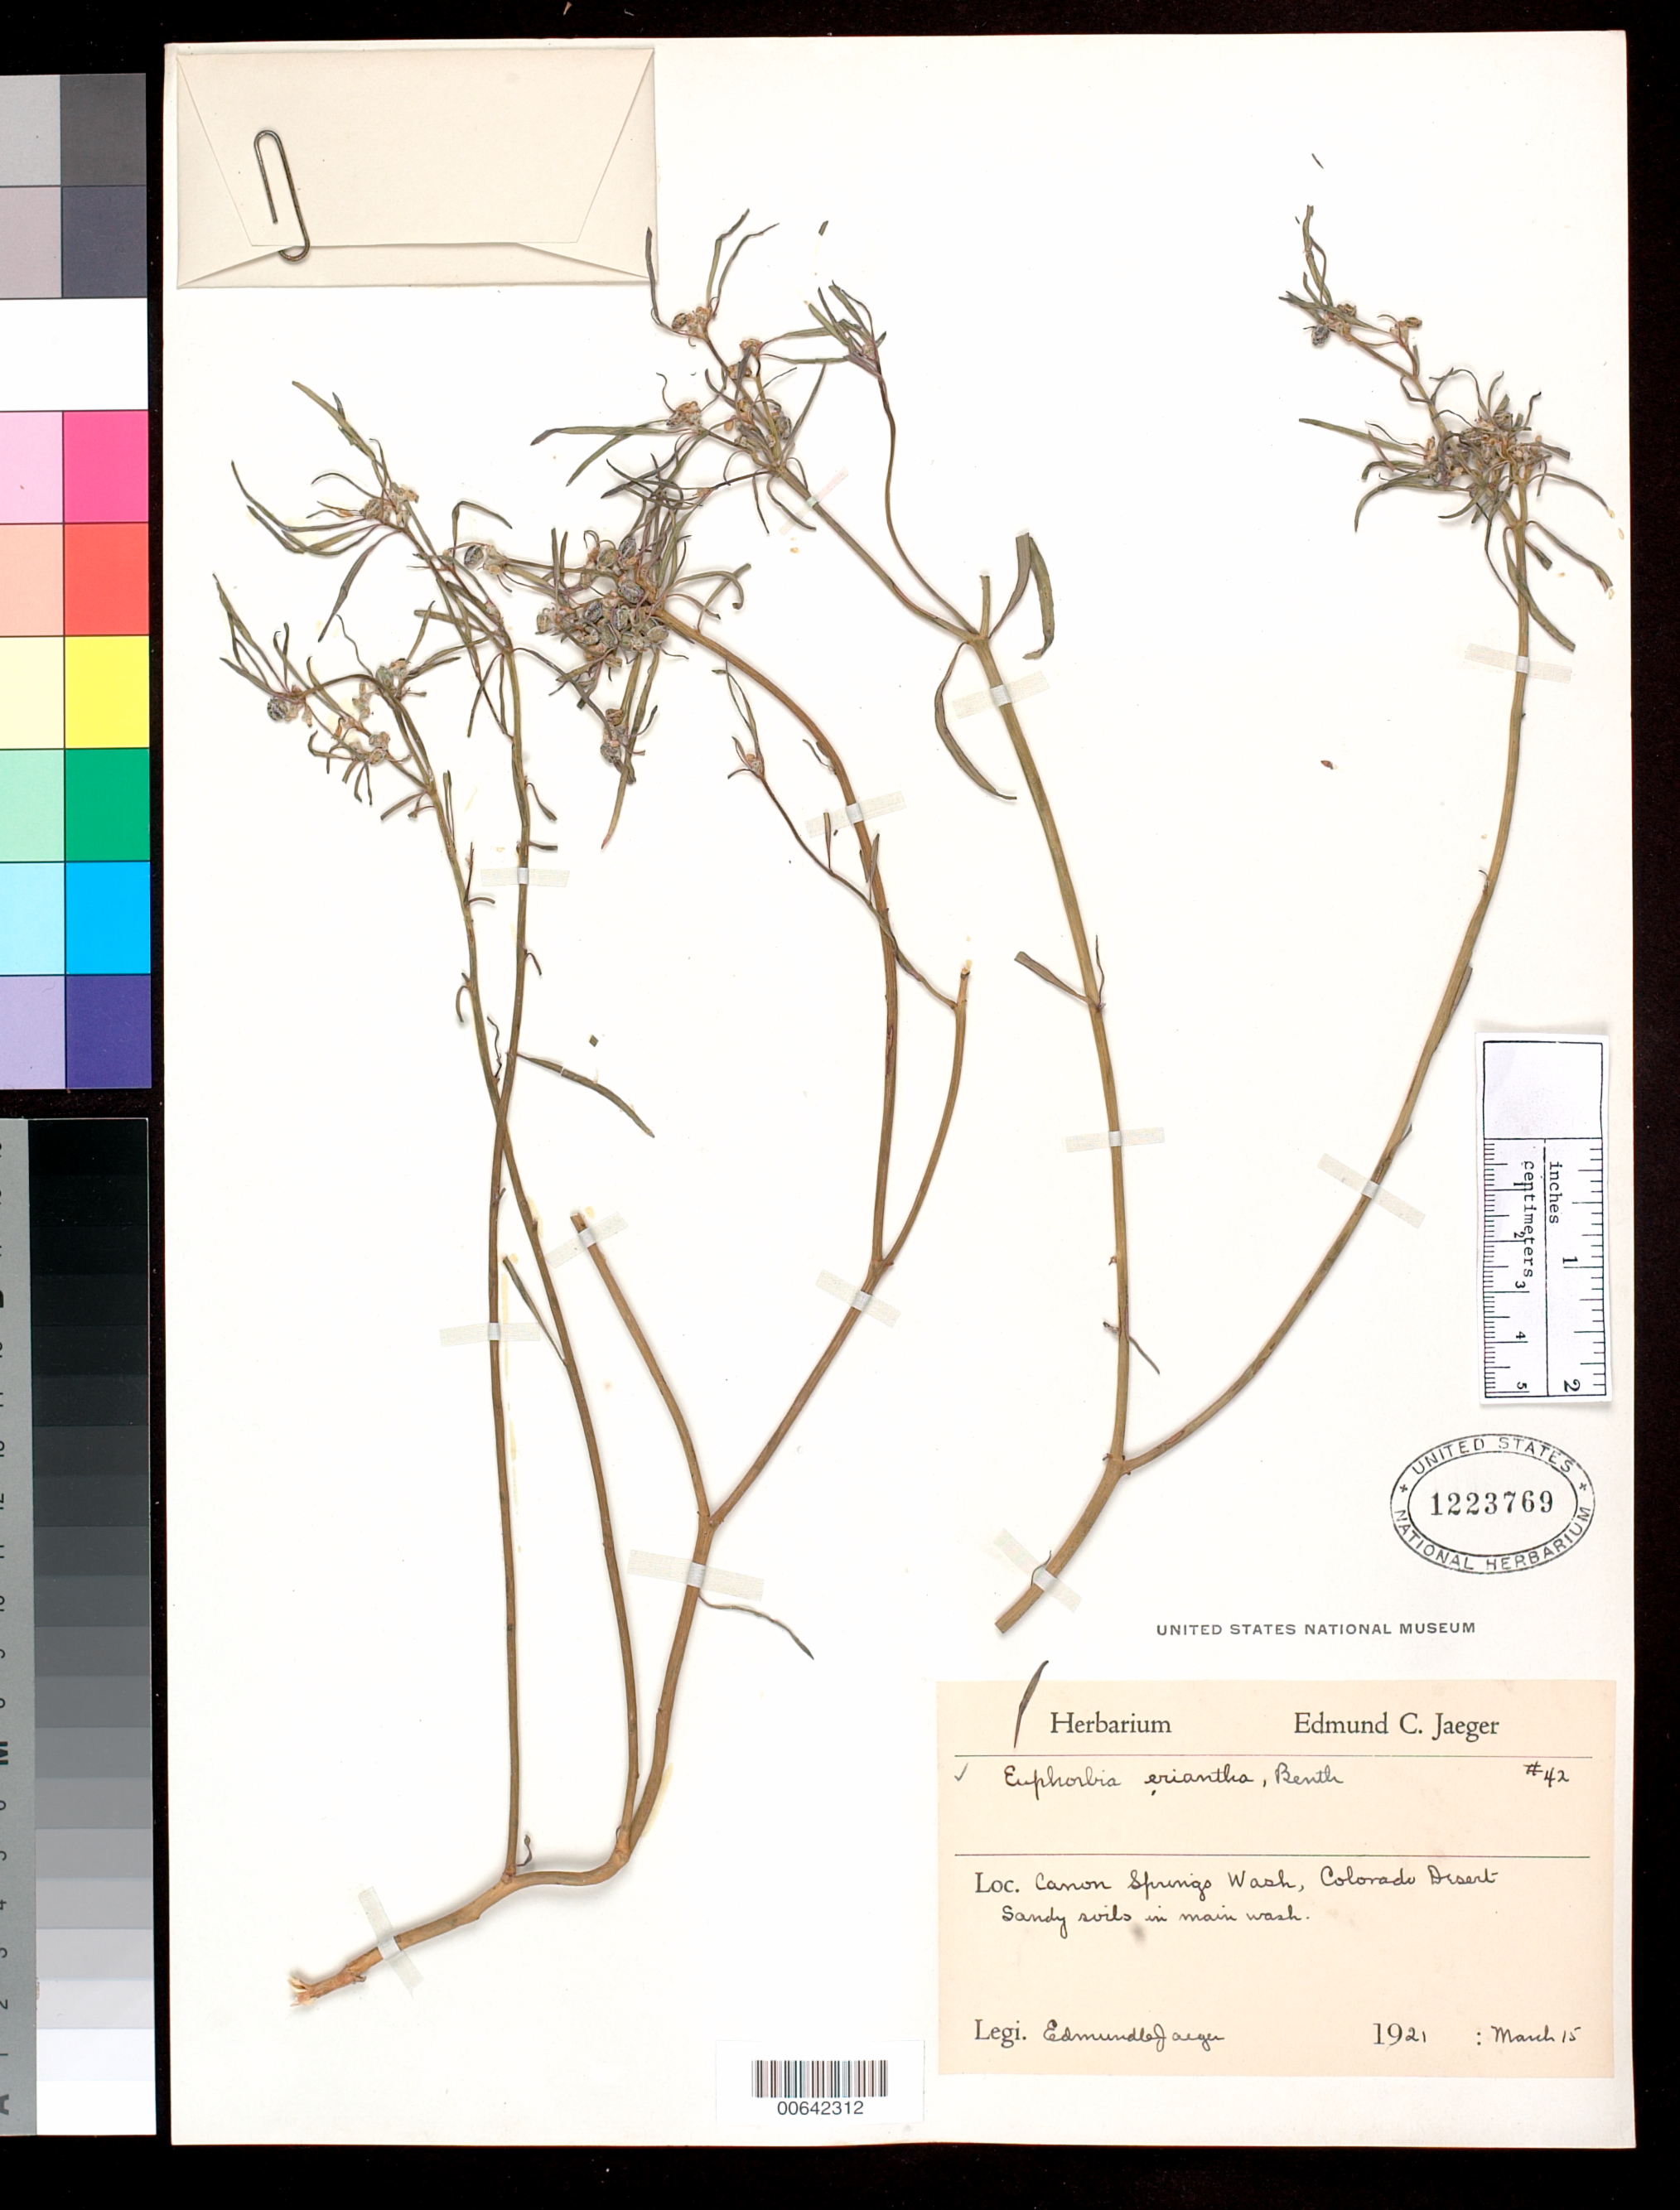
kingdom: Plantae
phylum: Tracheophyta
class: Magnoliopsida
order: Malpighiales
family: Euphorbiaceae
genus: Euphorbia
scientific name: Euphorbia eriantha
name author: Benth.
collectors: E. Jaeger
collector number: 42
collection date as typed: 15 Mar 1921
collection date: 1921-03-15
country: United States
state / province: California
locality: Canon Springs Wash, Colorado Desert.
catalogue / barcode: US 1223769